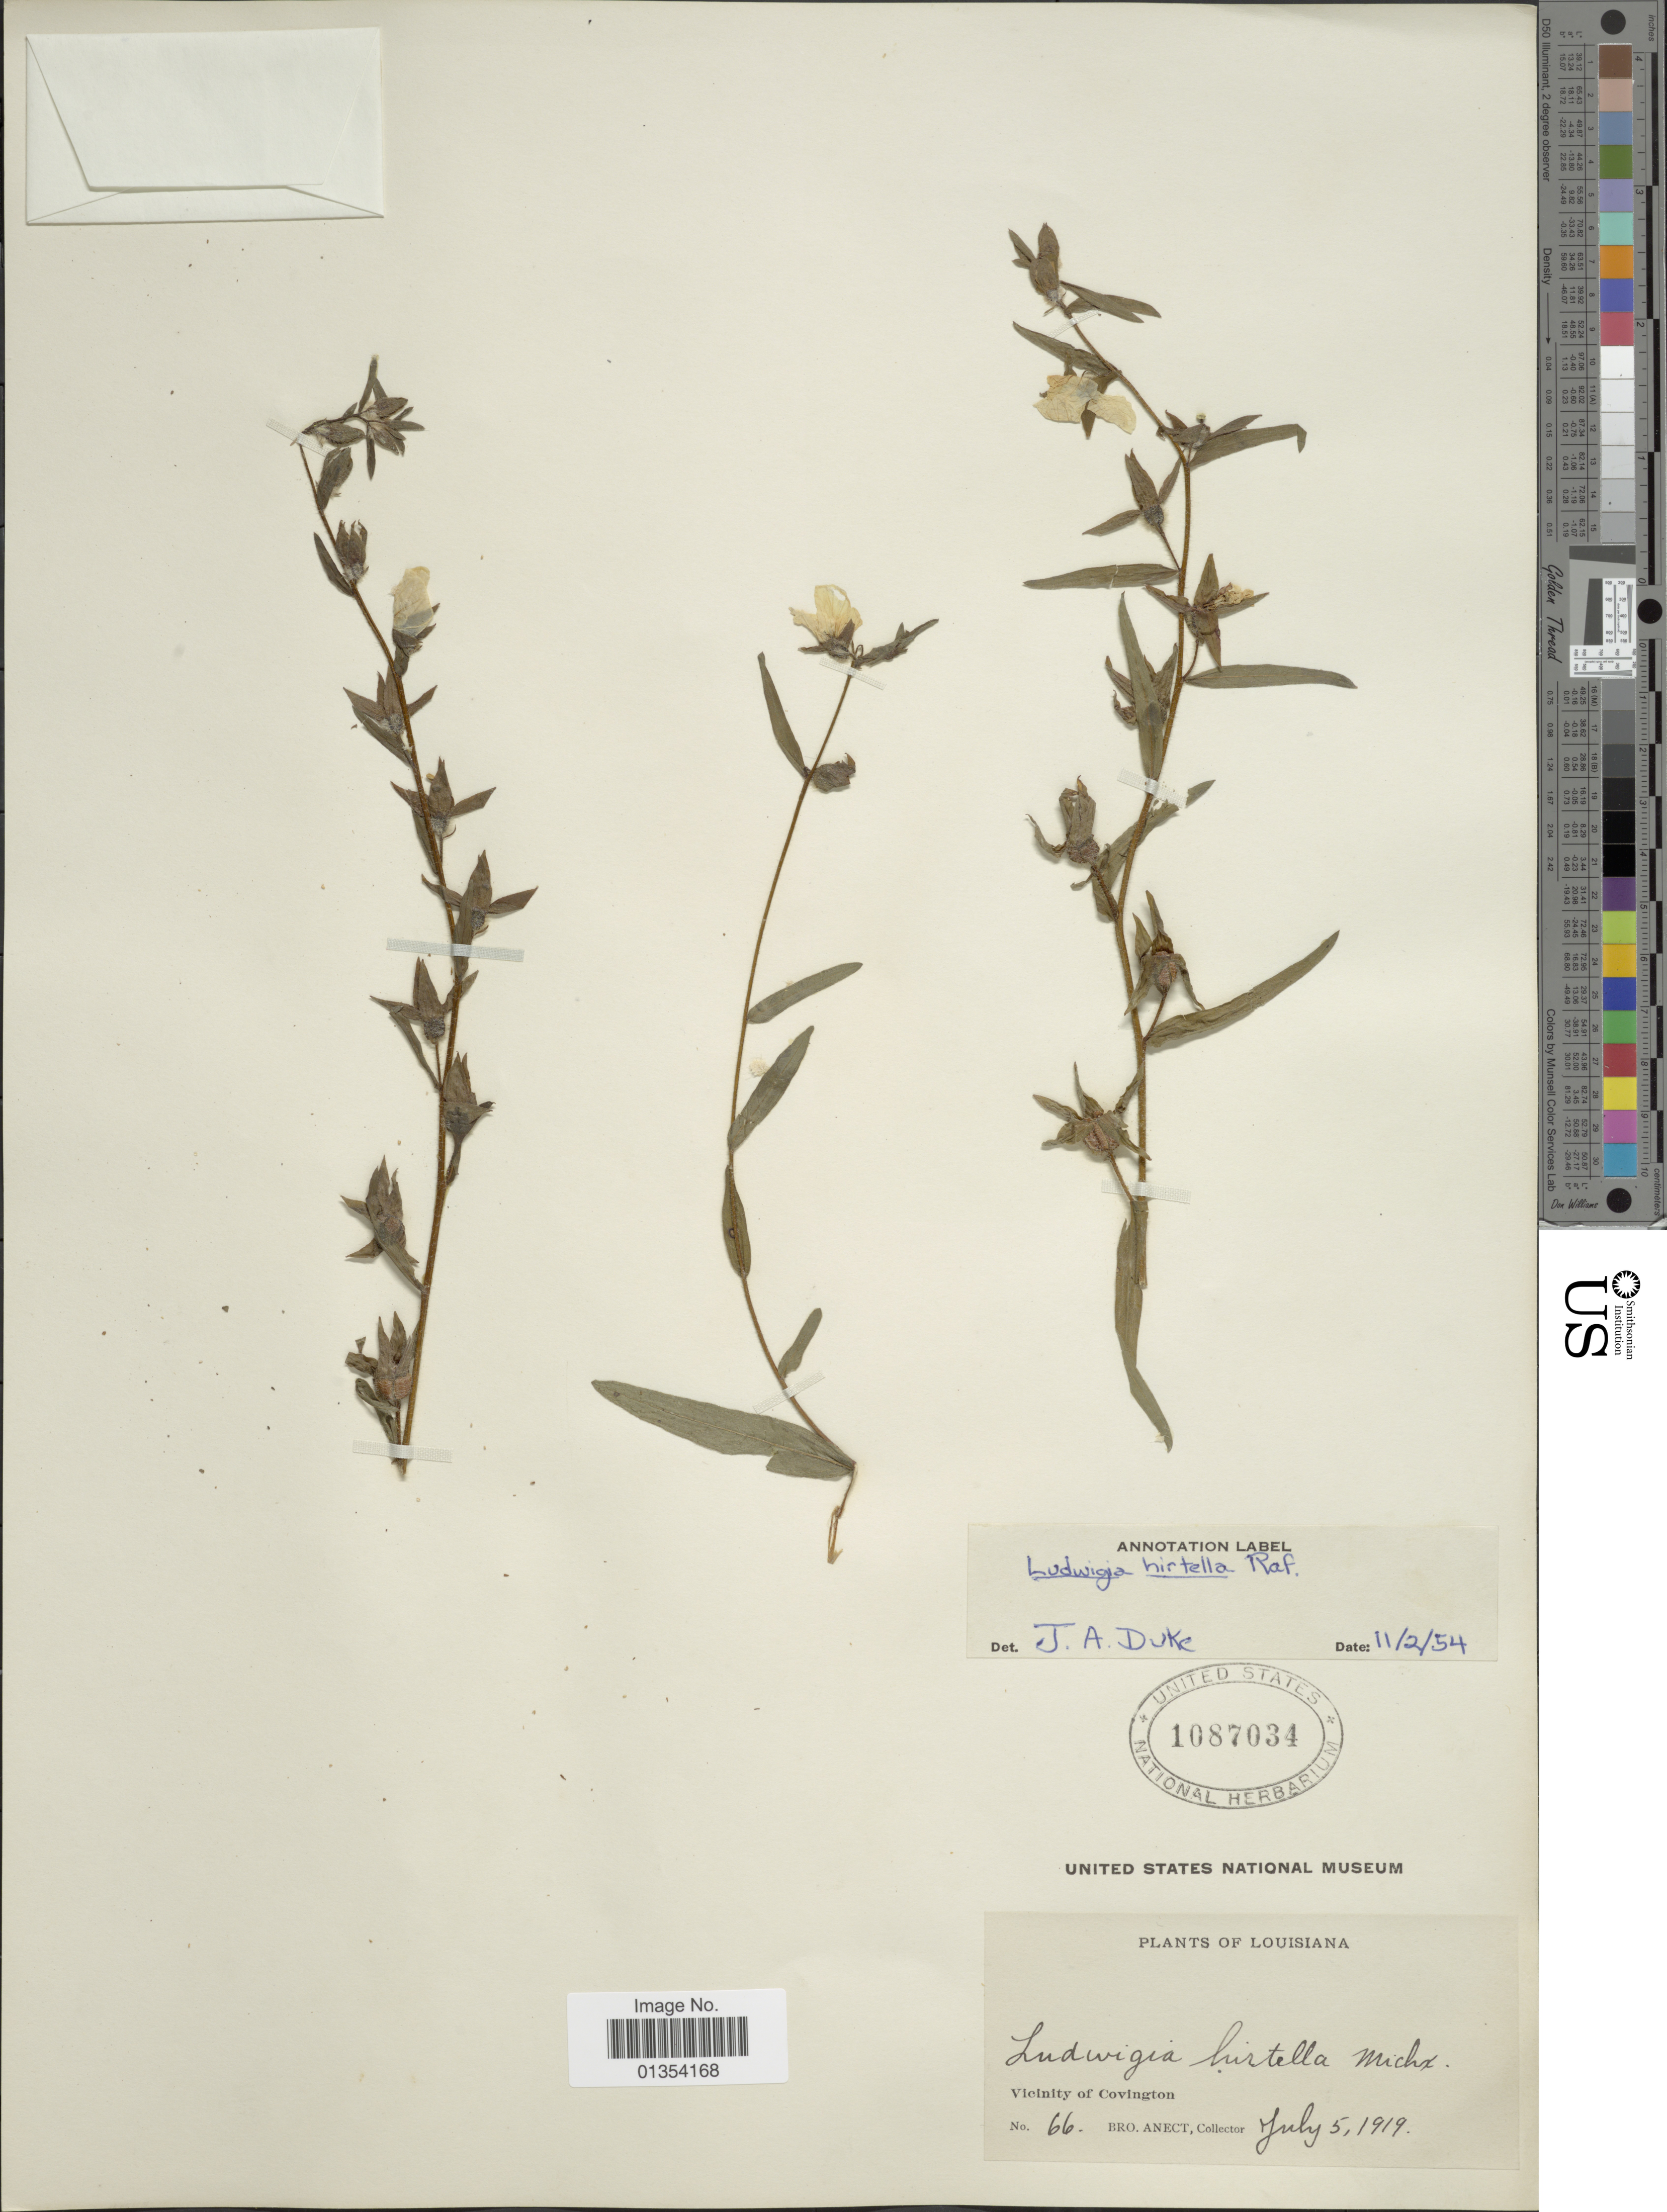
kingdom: Plantae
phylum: Tracheophyta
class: Magnoliopsida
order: Myrtales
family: Onagraceae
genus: Ludwigia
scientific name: Ludwigia hirtella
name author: Raf.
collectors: B. Anect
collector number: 66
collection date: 1919-07-05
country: United States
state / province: Louisiana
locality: Vicinity of Covington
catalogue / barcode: US 1087034